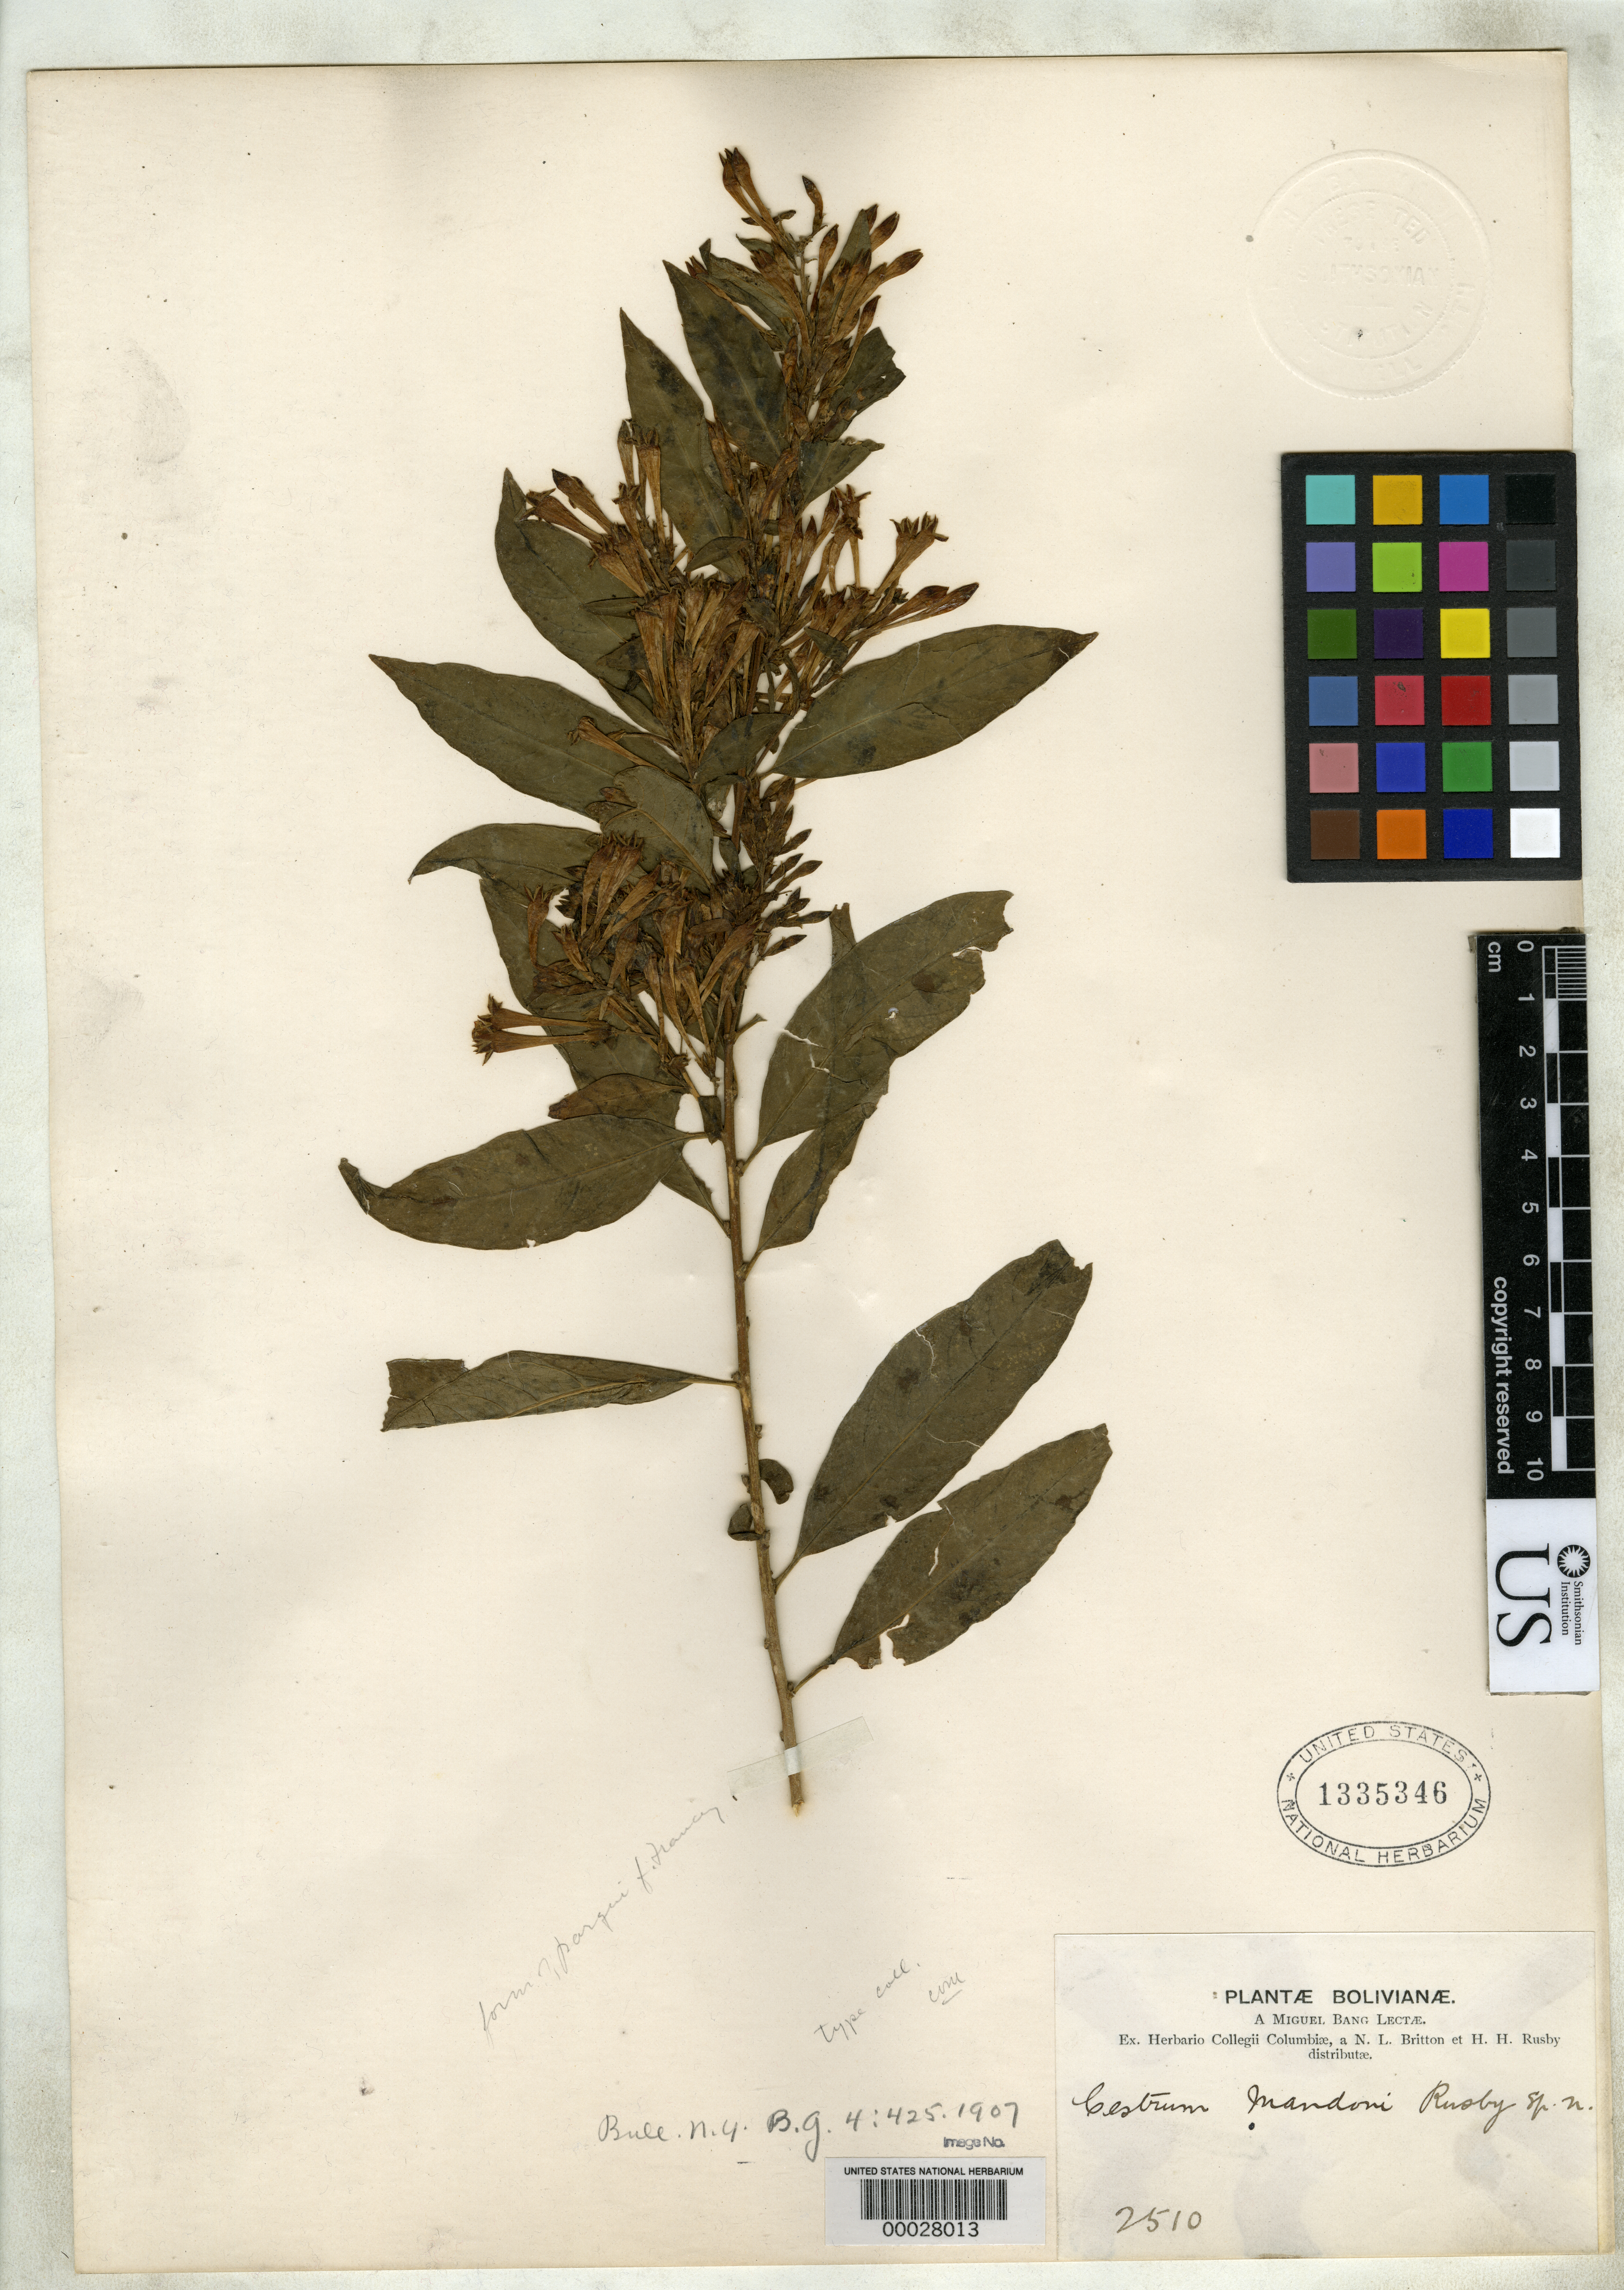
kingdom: Plantae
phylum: Tracheophyta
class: Magnoliopsida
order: Solanales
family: Solanaceae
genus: Cestrum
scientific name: Cestrum mandoni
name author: Rusby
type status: Isotype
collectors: M. Bang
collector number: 2510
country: Bolivia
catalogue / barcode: US 1335346